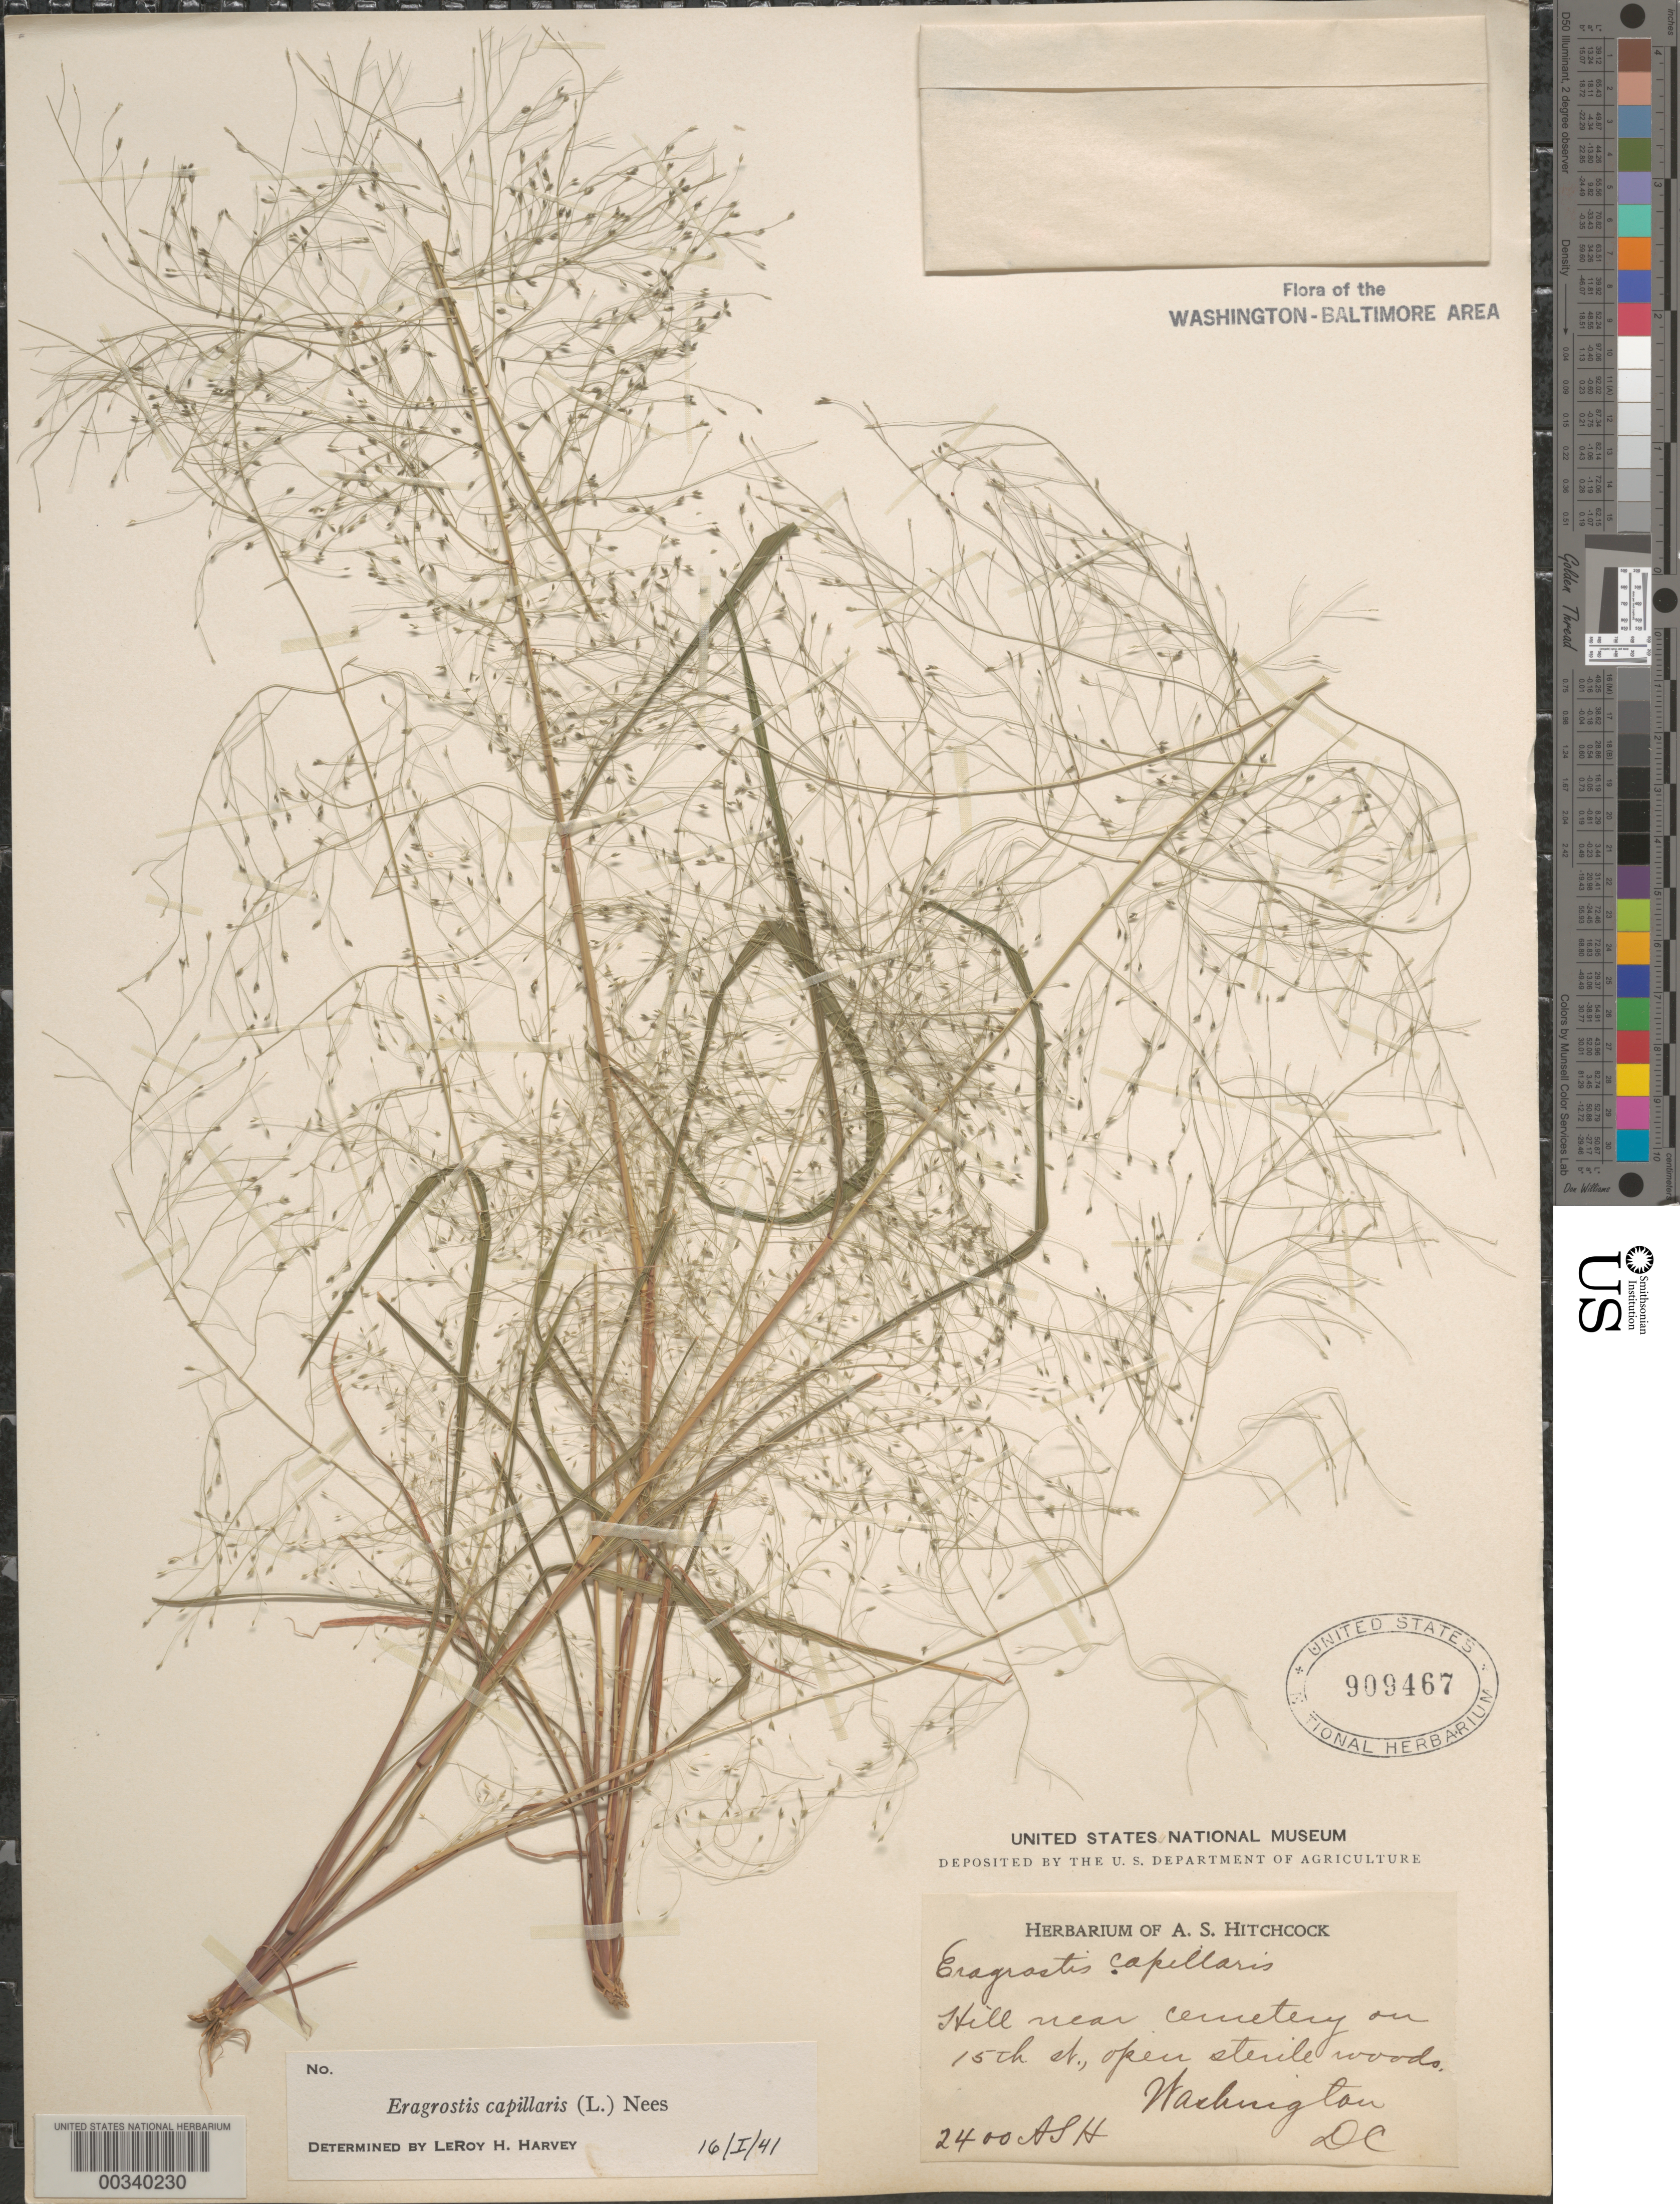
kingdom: Plantae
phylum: Tracheophyta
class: Liliopsida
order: Poales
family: Poaceae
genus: Eragrostis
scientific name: Eragrostis capillaris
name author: (L.) Nees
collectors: A. S. Hitchcock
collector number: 2400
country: United States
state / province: District of Columbia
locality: Washington DC, Cemetery on 15th St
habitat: Open sterile woods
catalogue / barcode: US 909467